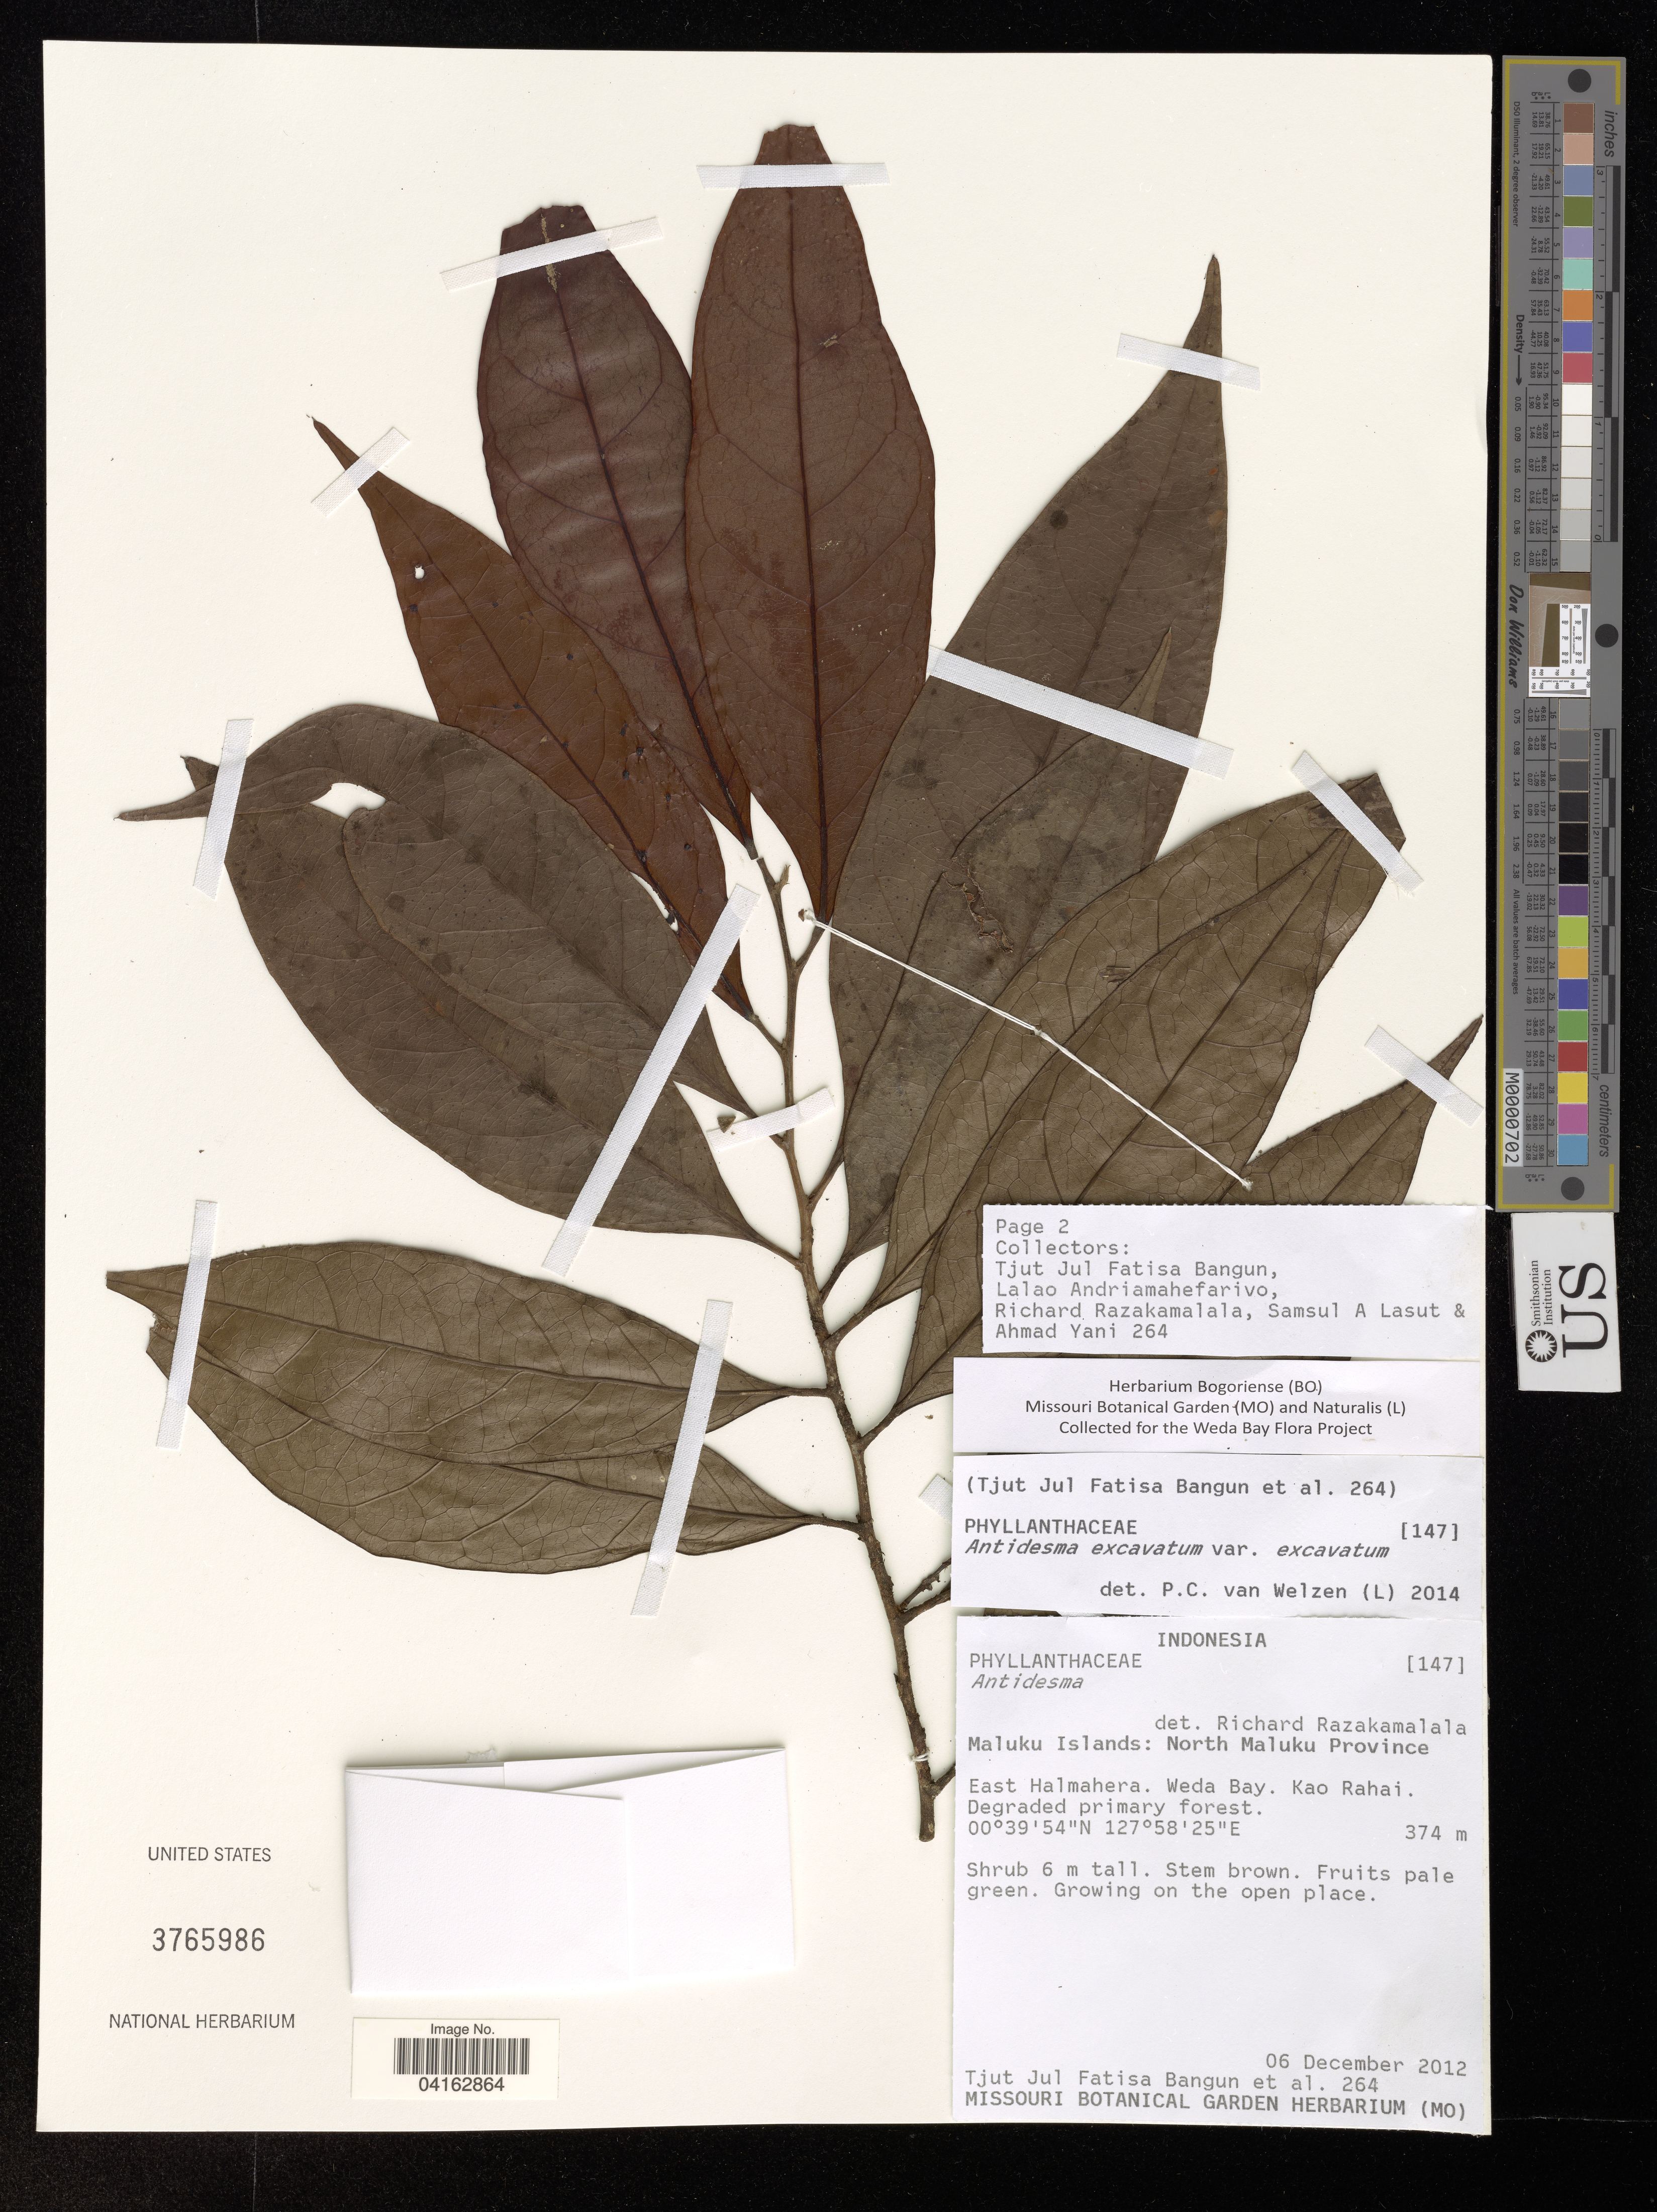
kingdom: Plantae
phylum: Tracheophyta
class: Magnoliopsida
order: Malpighiales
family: Phyllanthaceae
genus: Antidesma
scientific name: Antidesma excavatum var. excavatum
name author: Miq.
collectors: T. Bangun, L. Andriamahefarivo, R. Razakamalala, S. Lasut & A. Yani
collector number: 264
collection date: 2012-12-06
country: Indonesia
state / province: Maluku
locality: Maluku Islands: North Maluku Province. East Halmahera. Weda Bay. Kao Rahai.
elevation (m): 374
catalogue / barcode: US 3765986